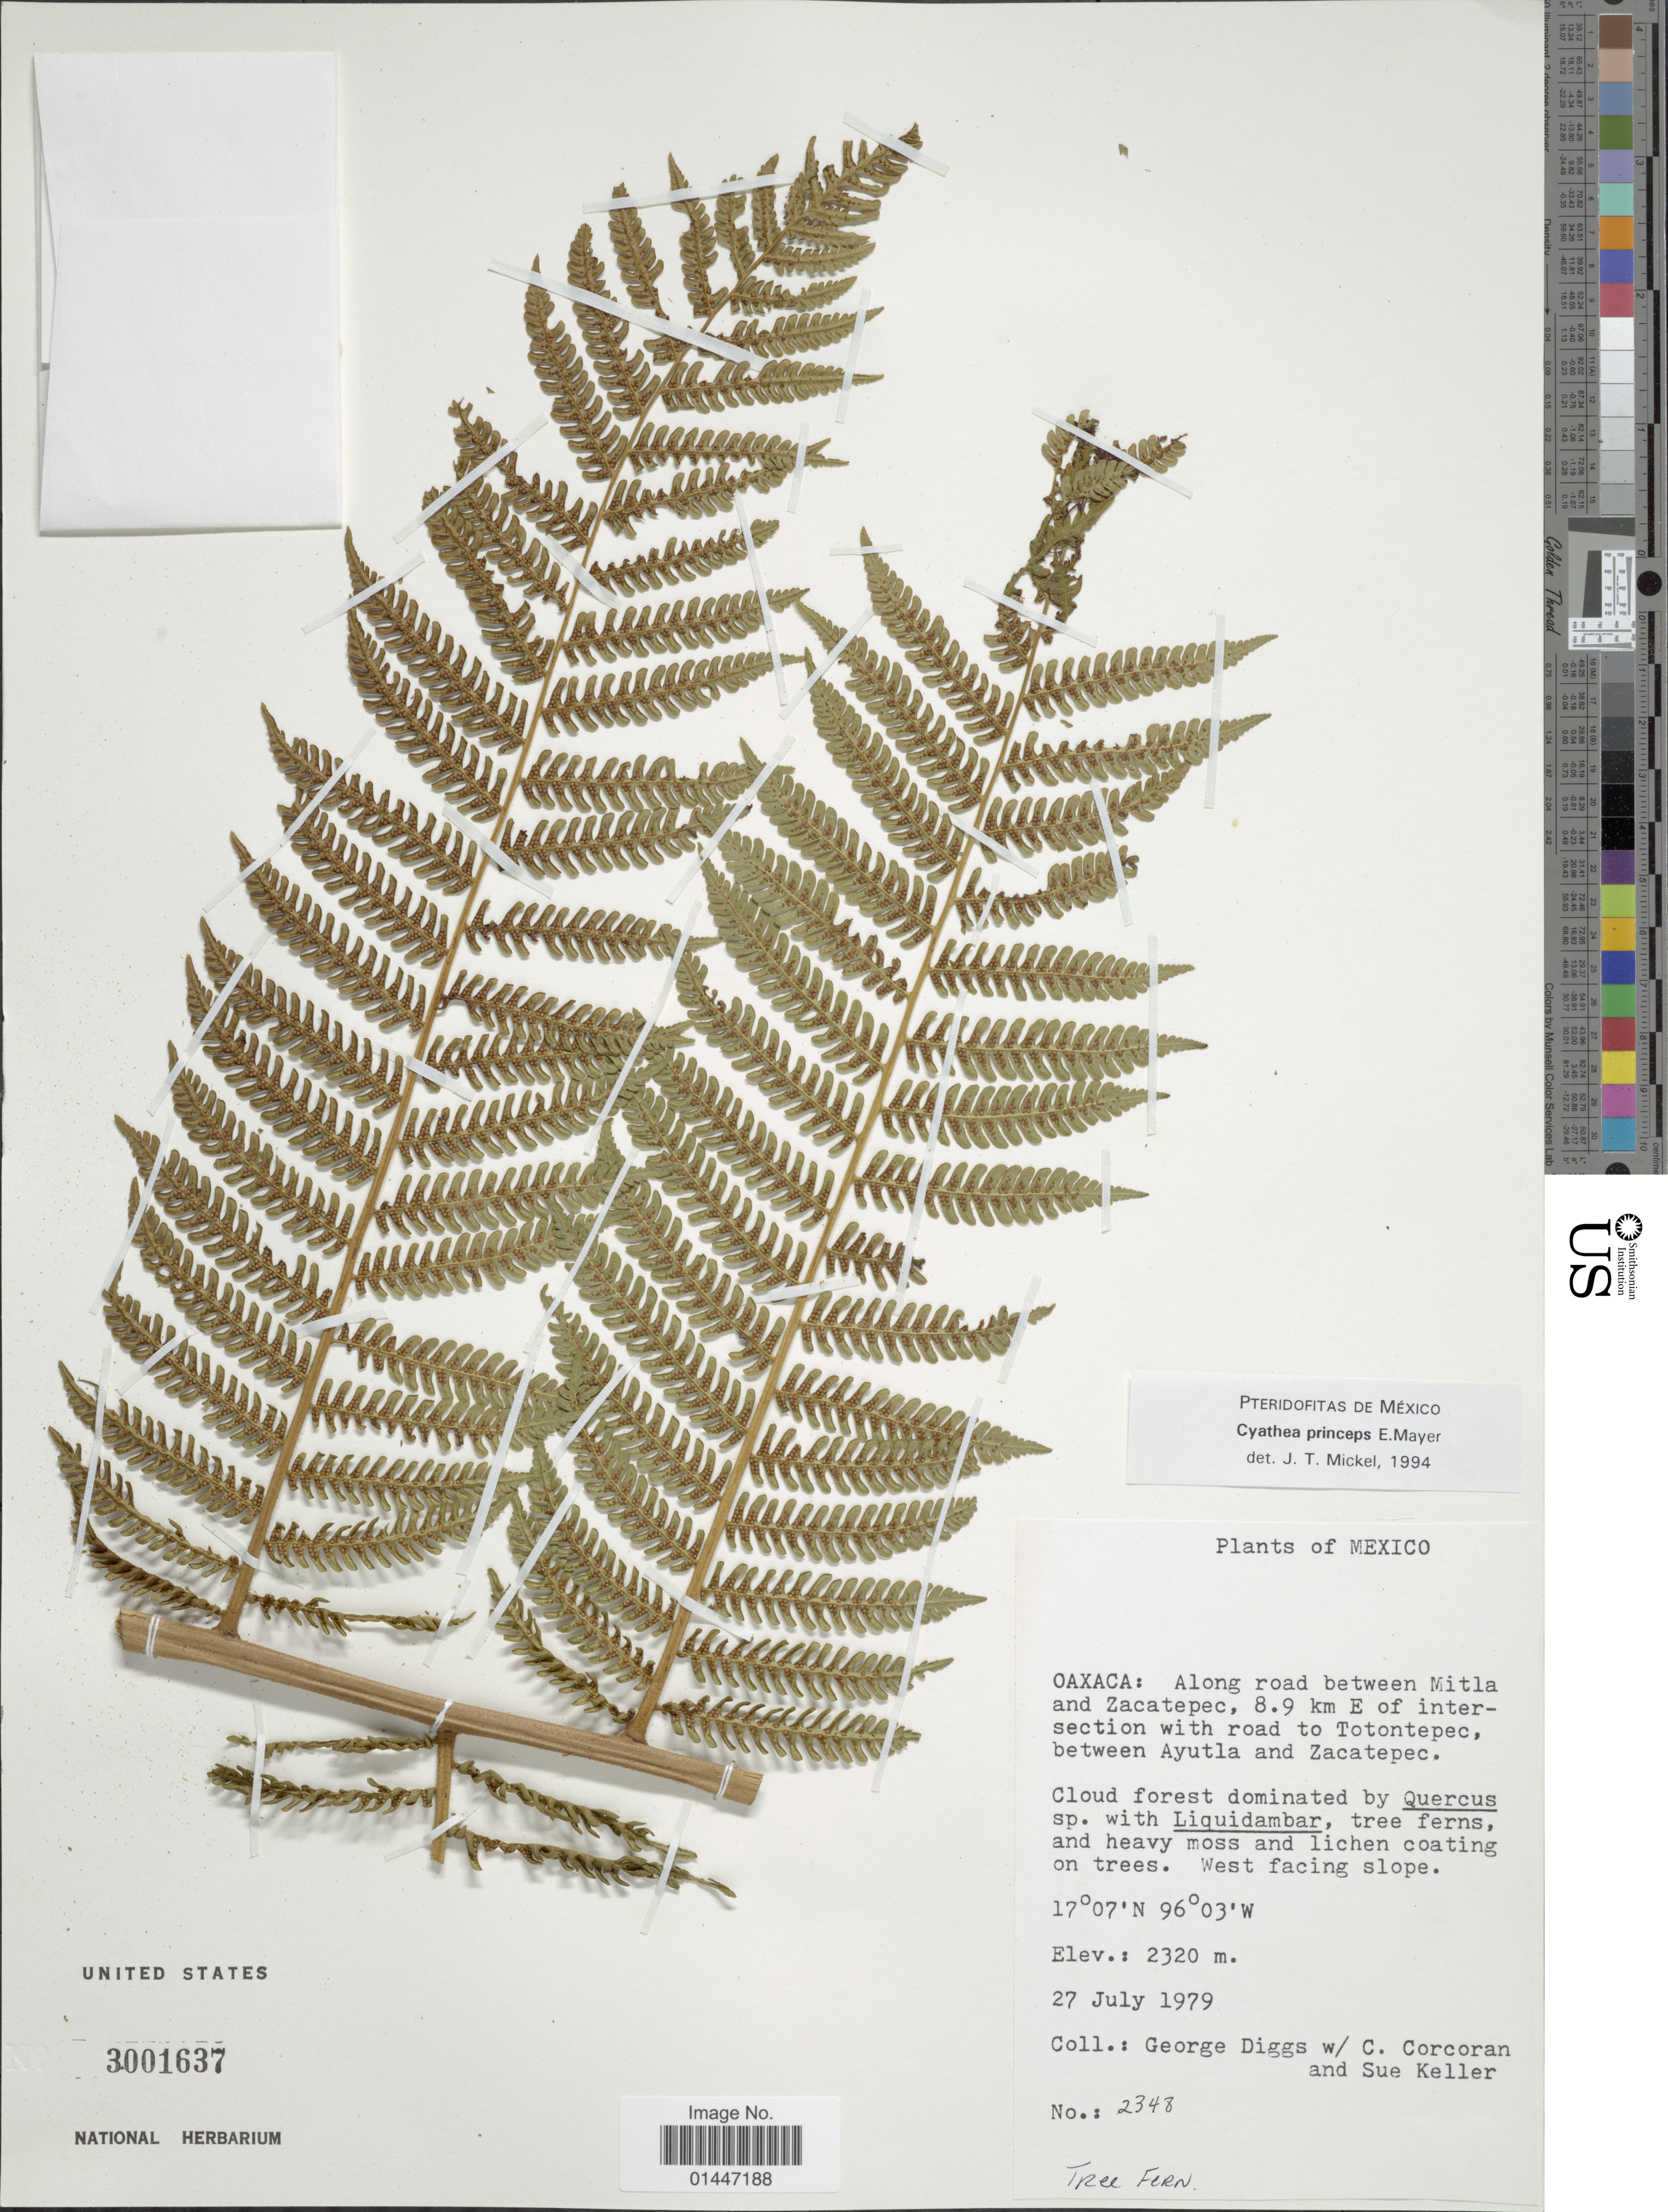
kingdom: Plantae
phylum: Tracheophyta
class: Polypodiopsida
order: Cyatheales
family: Cyatheaceae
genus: Sphaeropteris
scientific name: Sphaeropteris horrida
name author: (Liebm.) R.M. Tryon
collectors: G. Diggs, C. Corcoran & S. Keller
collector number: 2348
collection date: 1979-07-27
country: Mexico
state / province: Oaxaca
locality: Along road between Mitla and Zacatepec, 8. 9 km E of intersection with road to Totontepec, between Ayutla and Zacatepec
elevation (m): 2320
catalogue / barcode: US 3001637